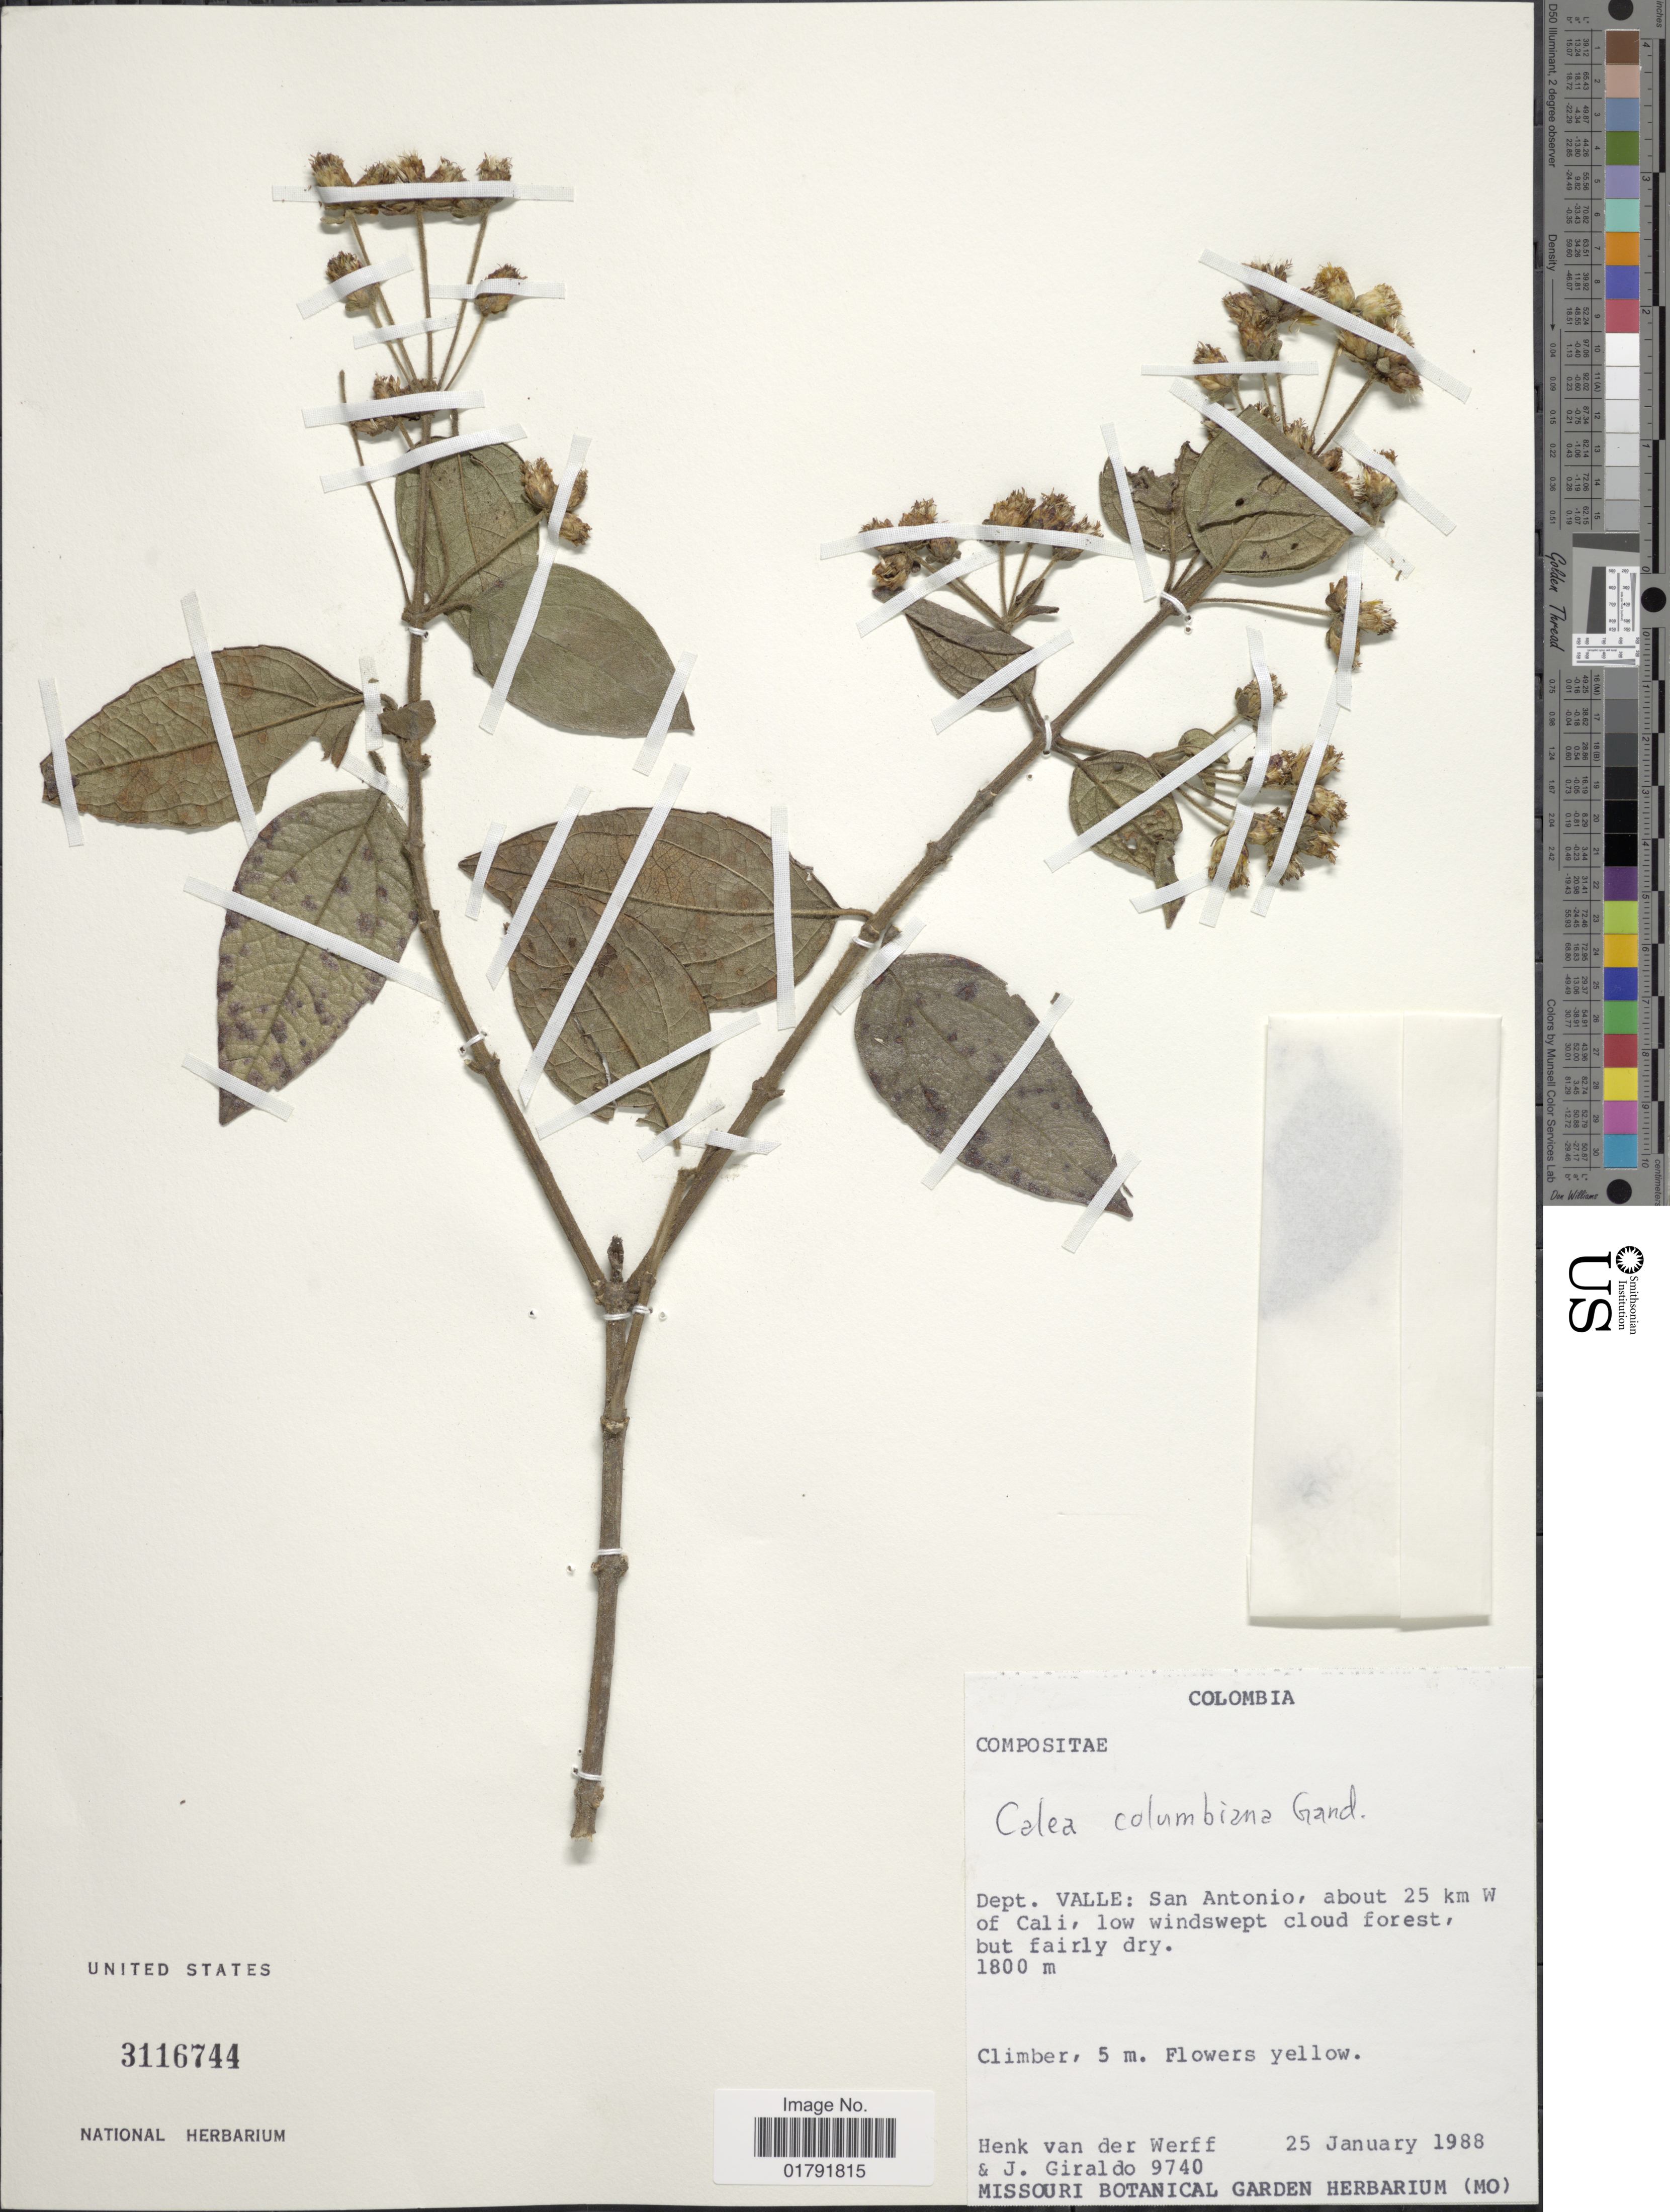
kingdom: Plantae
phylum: Tracheophyta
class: Magnoliopsida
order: Asterales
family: Asteraceae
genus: Calea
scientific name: Calea colombiana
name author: Gand.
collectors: H. van der Werff & J. Giraldo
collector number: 9740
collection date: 1988-01-25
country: Colombia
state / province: Valle del Cauca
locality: Valle: San Antonio, about 25 km W of Cali, low windswept cloud forest.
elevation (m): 1800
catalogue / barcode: US 3116744